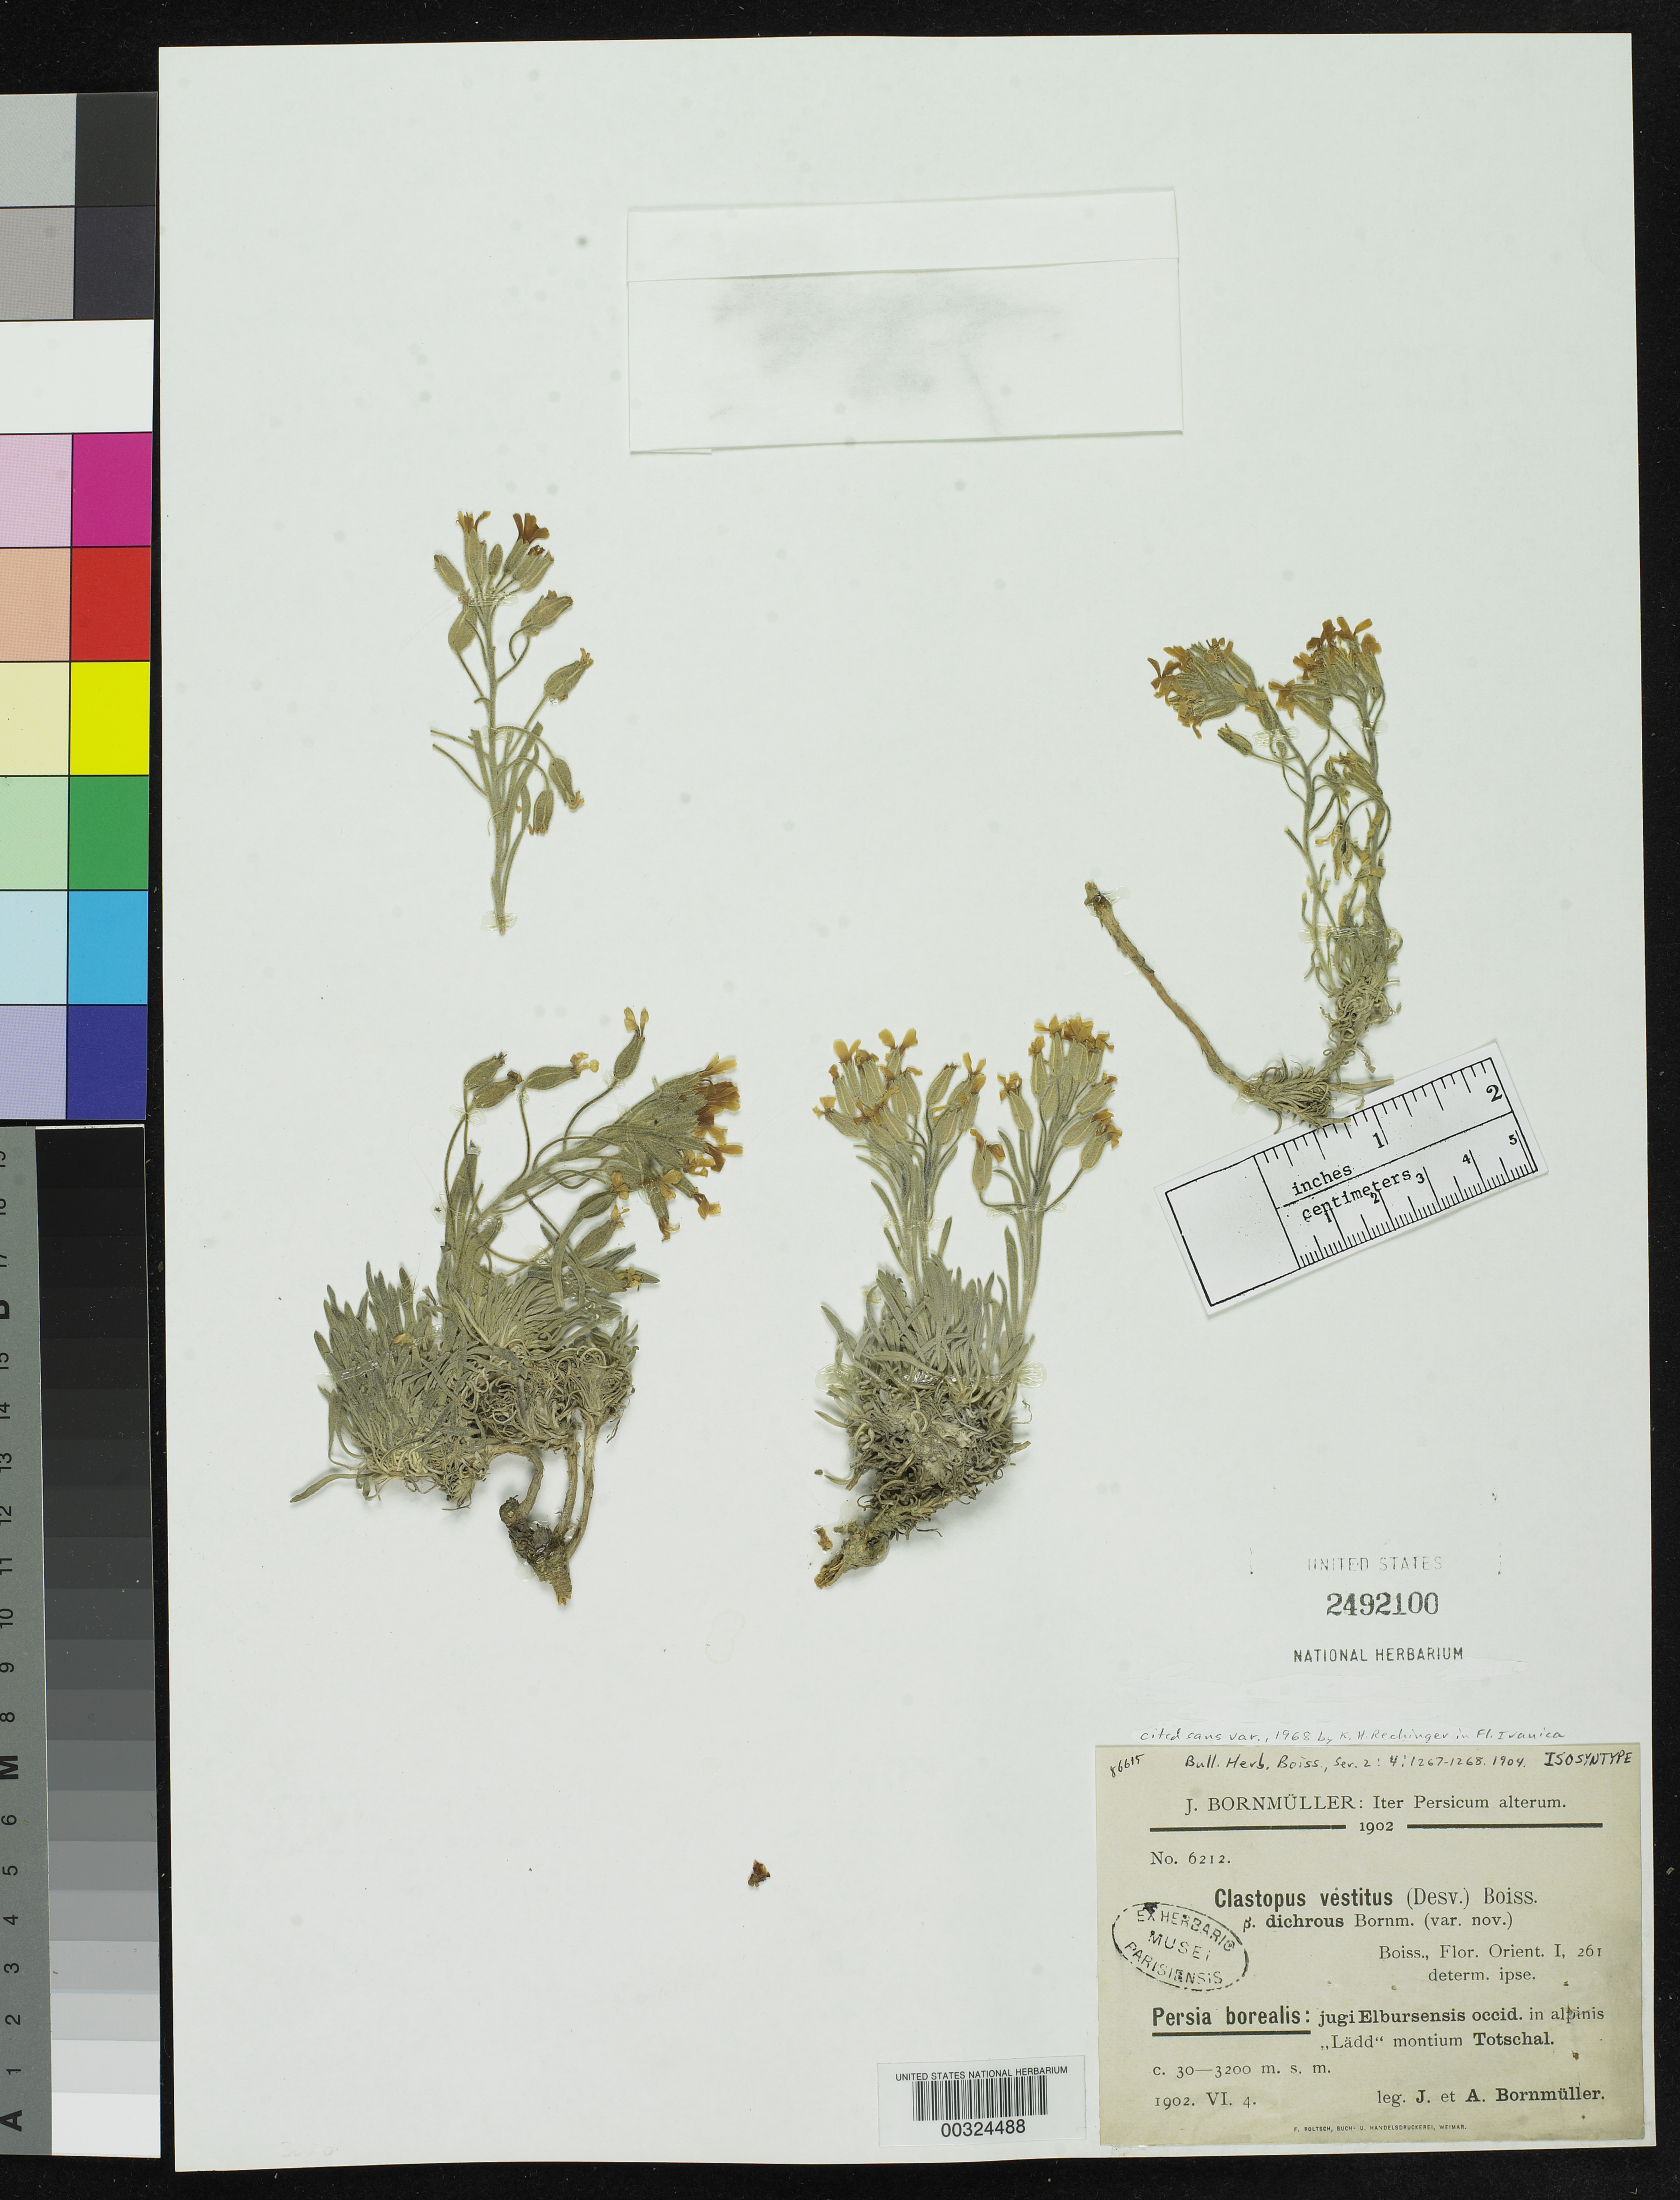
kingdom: Plantae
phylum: Tracheophyta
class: Magnoliopsida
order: Brassicales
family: Brassicaceae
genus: Clastopus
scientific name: Clastopus vestitus var. dichrous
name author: Bornm.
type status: Isosyntype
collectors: J. Bornmüller & A. Bornmueller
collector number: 6212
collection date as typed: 04 Jun 1902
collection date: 1902-06-04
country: Iran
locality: Jugielbursensis occid. in alpinis, Ladd Montium Totschal.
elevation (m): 30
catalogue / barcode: US 2492100